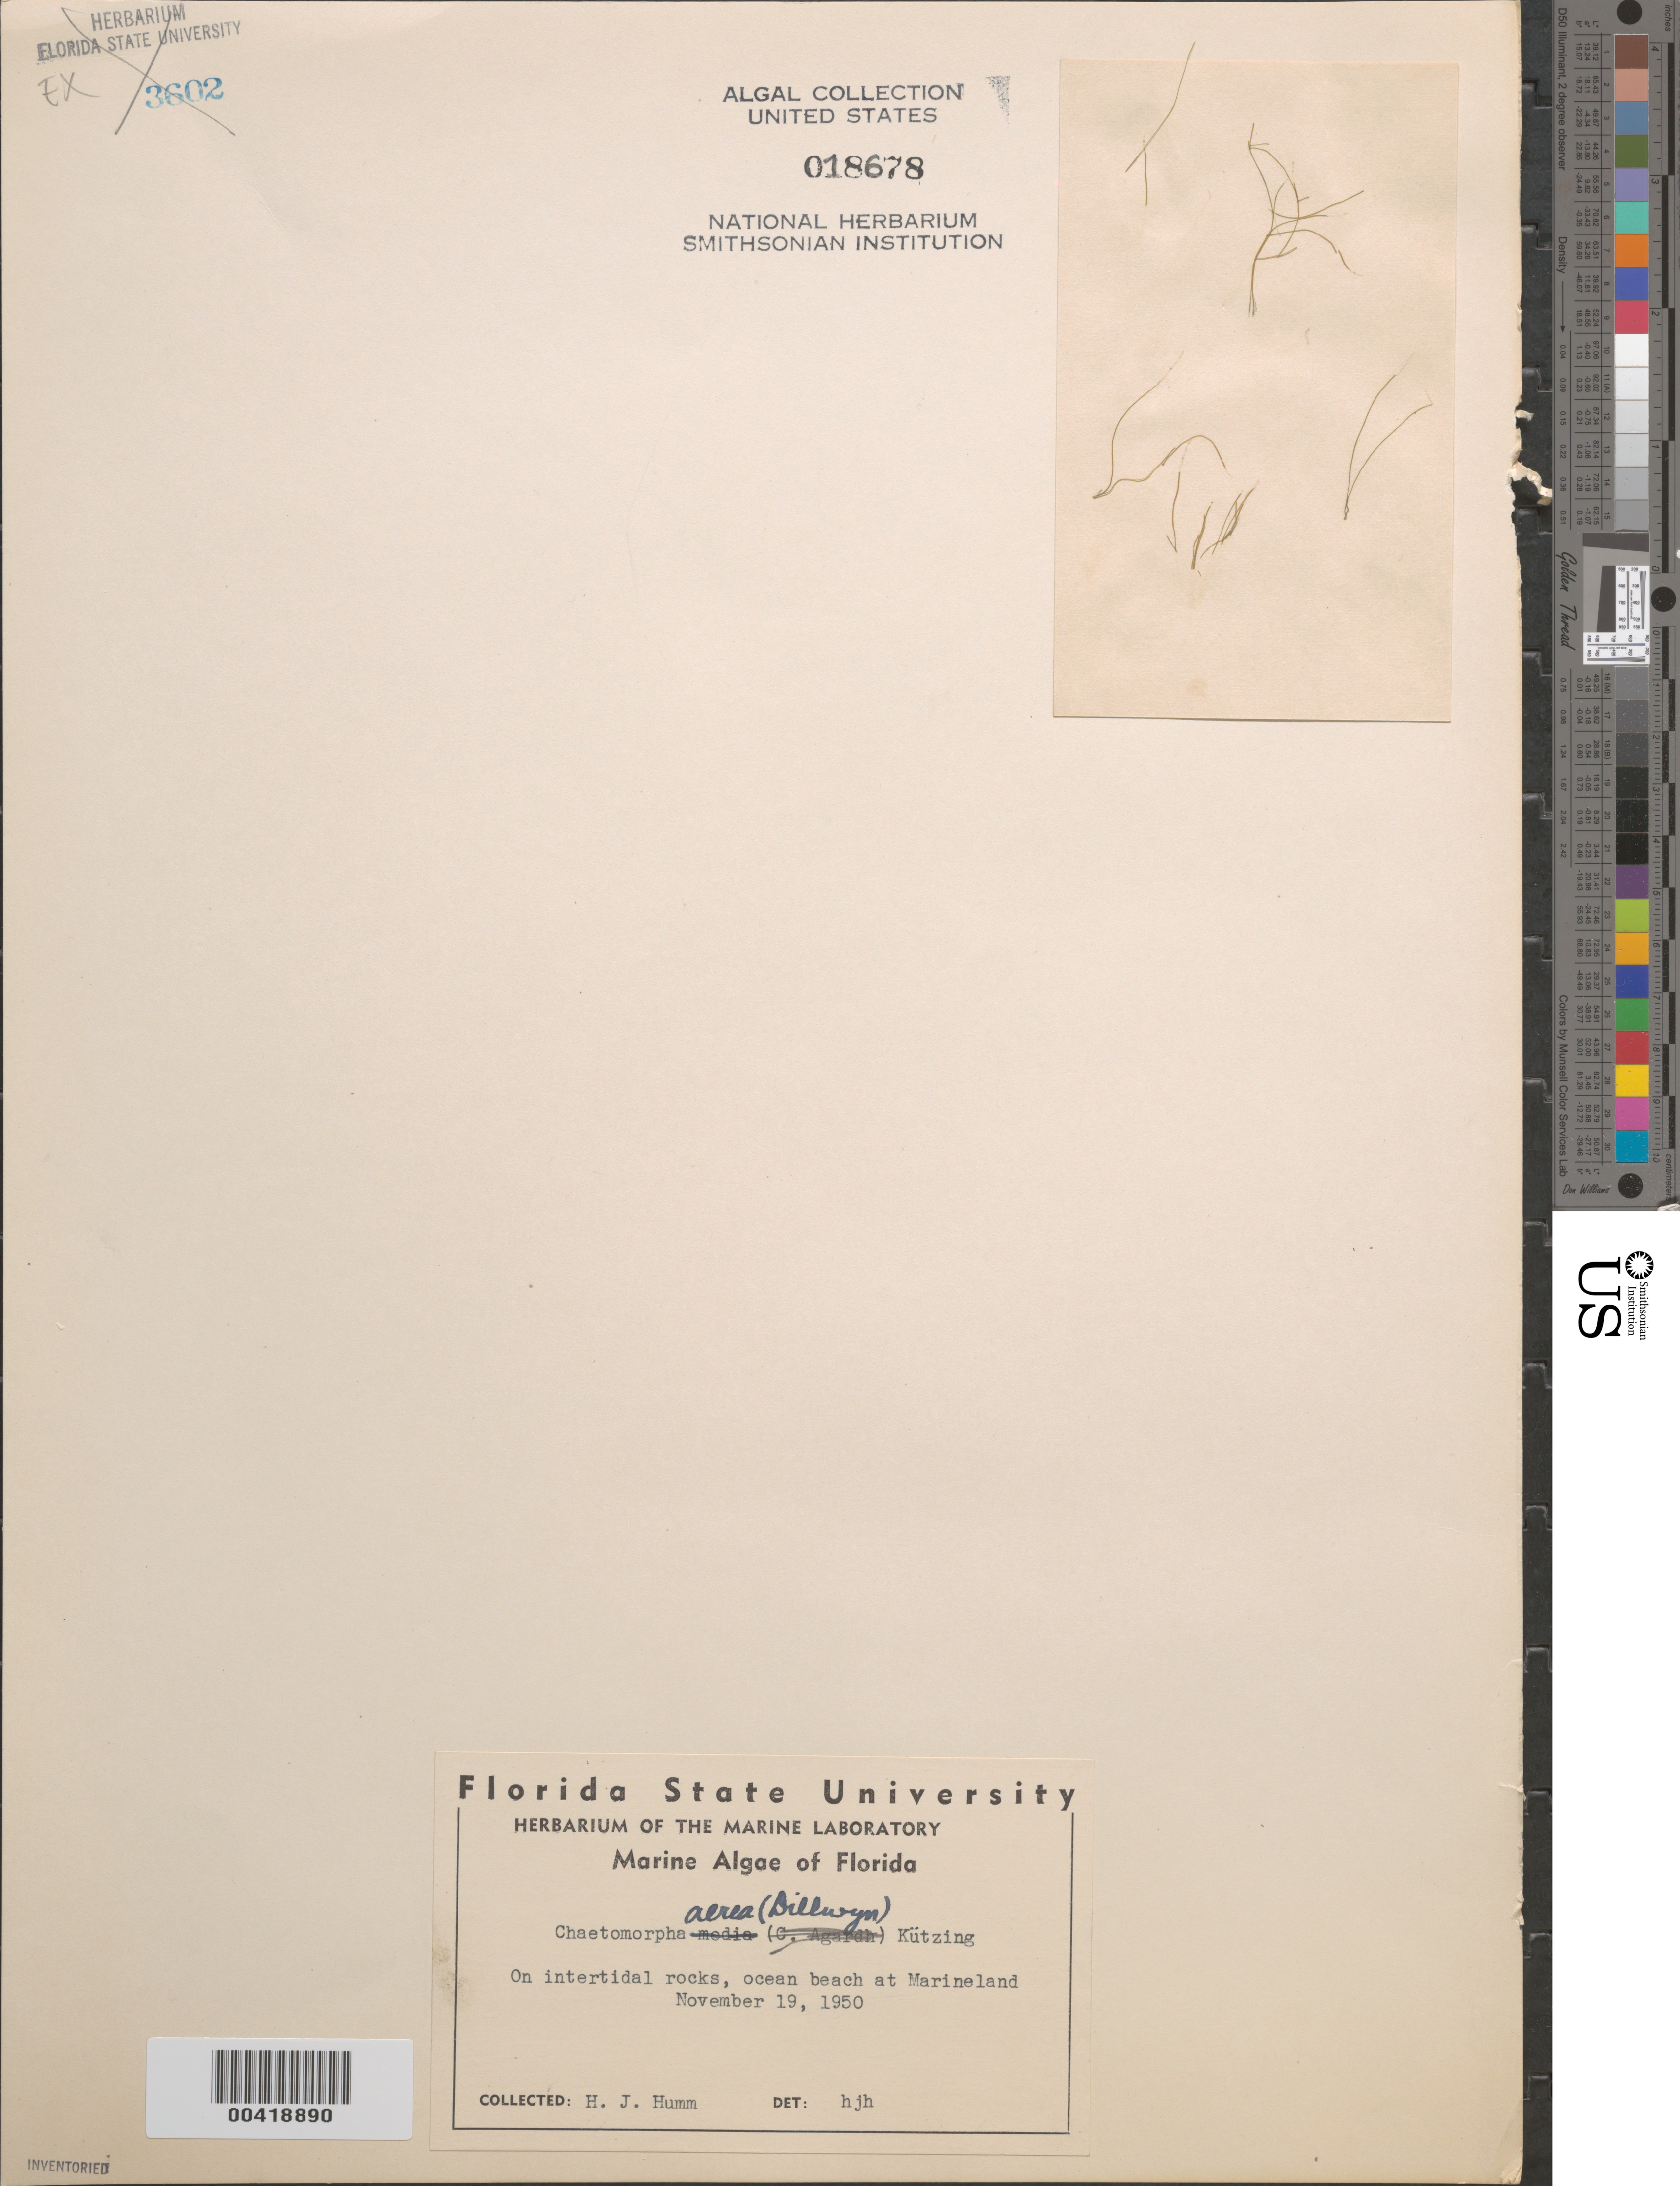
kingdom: Plantae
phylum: Chlorophyta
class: Ulvophyceae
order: Cladophorales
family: Cladophoraceae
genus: Chaetomorpha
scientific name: Chaetomorpha aerea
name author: (Dillwyn) Kütz.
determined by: Humm, Harold J.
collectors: H. J. Humm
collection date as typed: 19 Nov 1950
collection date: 1950-11-19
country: United States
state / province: Florida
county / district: Saint Johns County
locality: Marineland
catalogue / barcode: US 18678